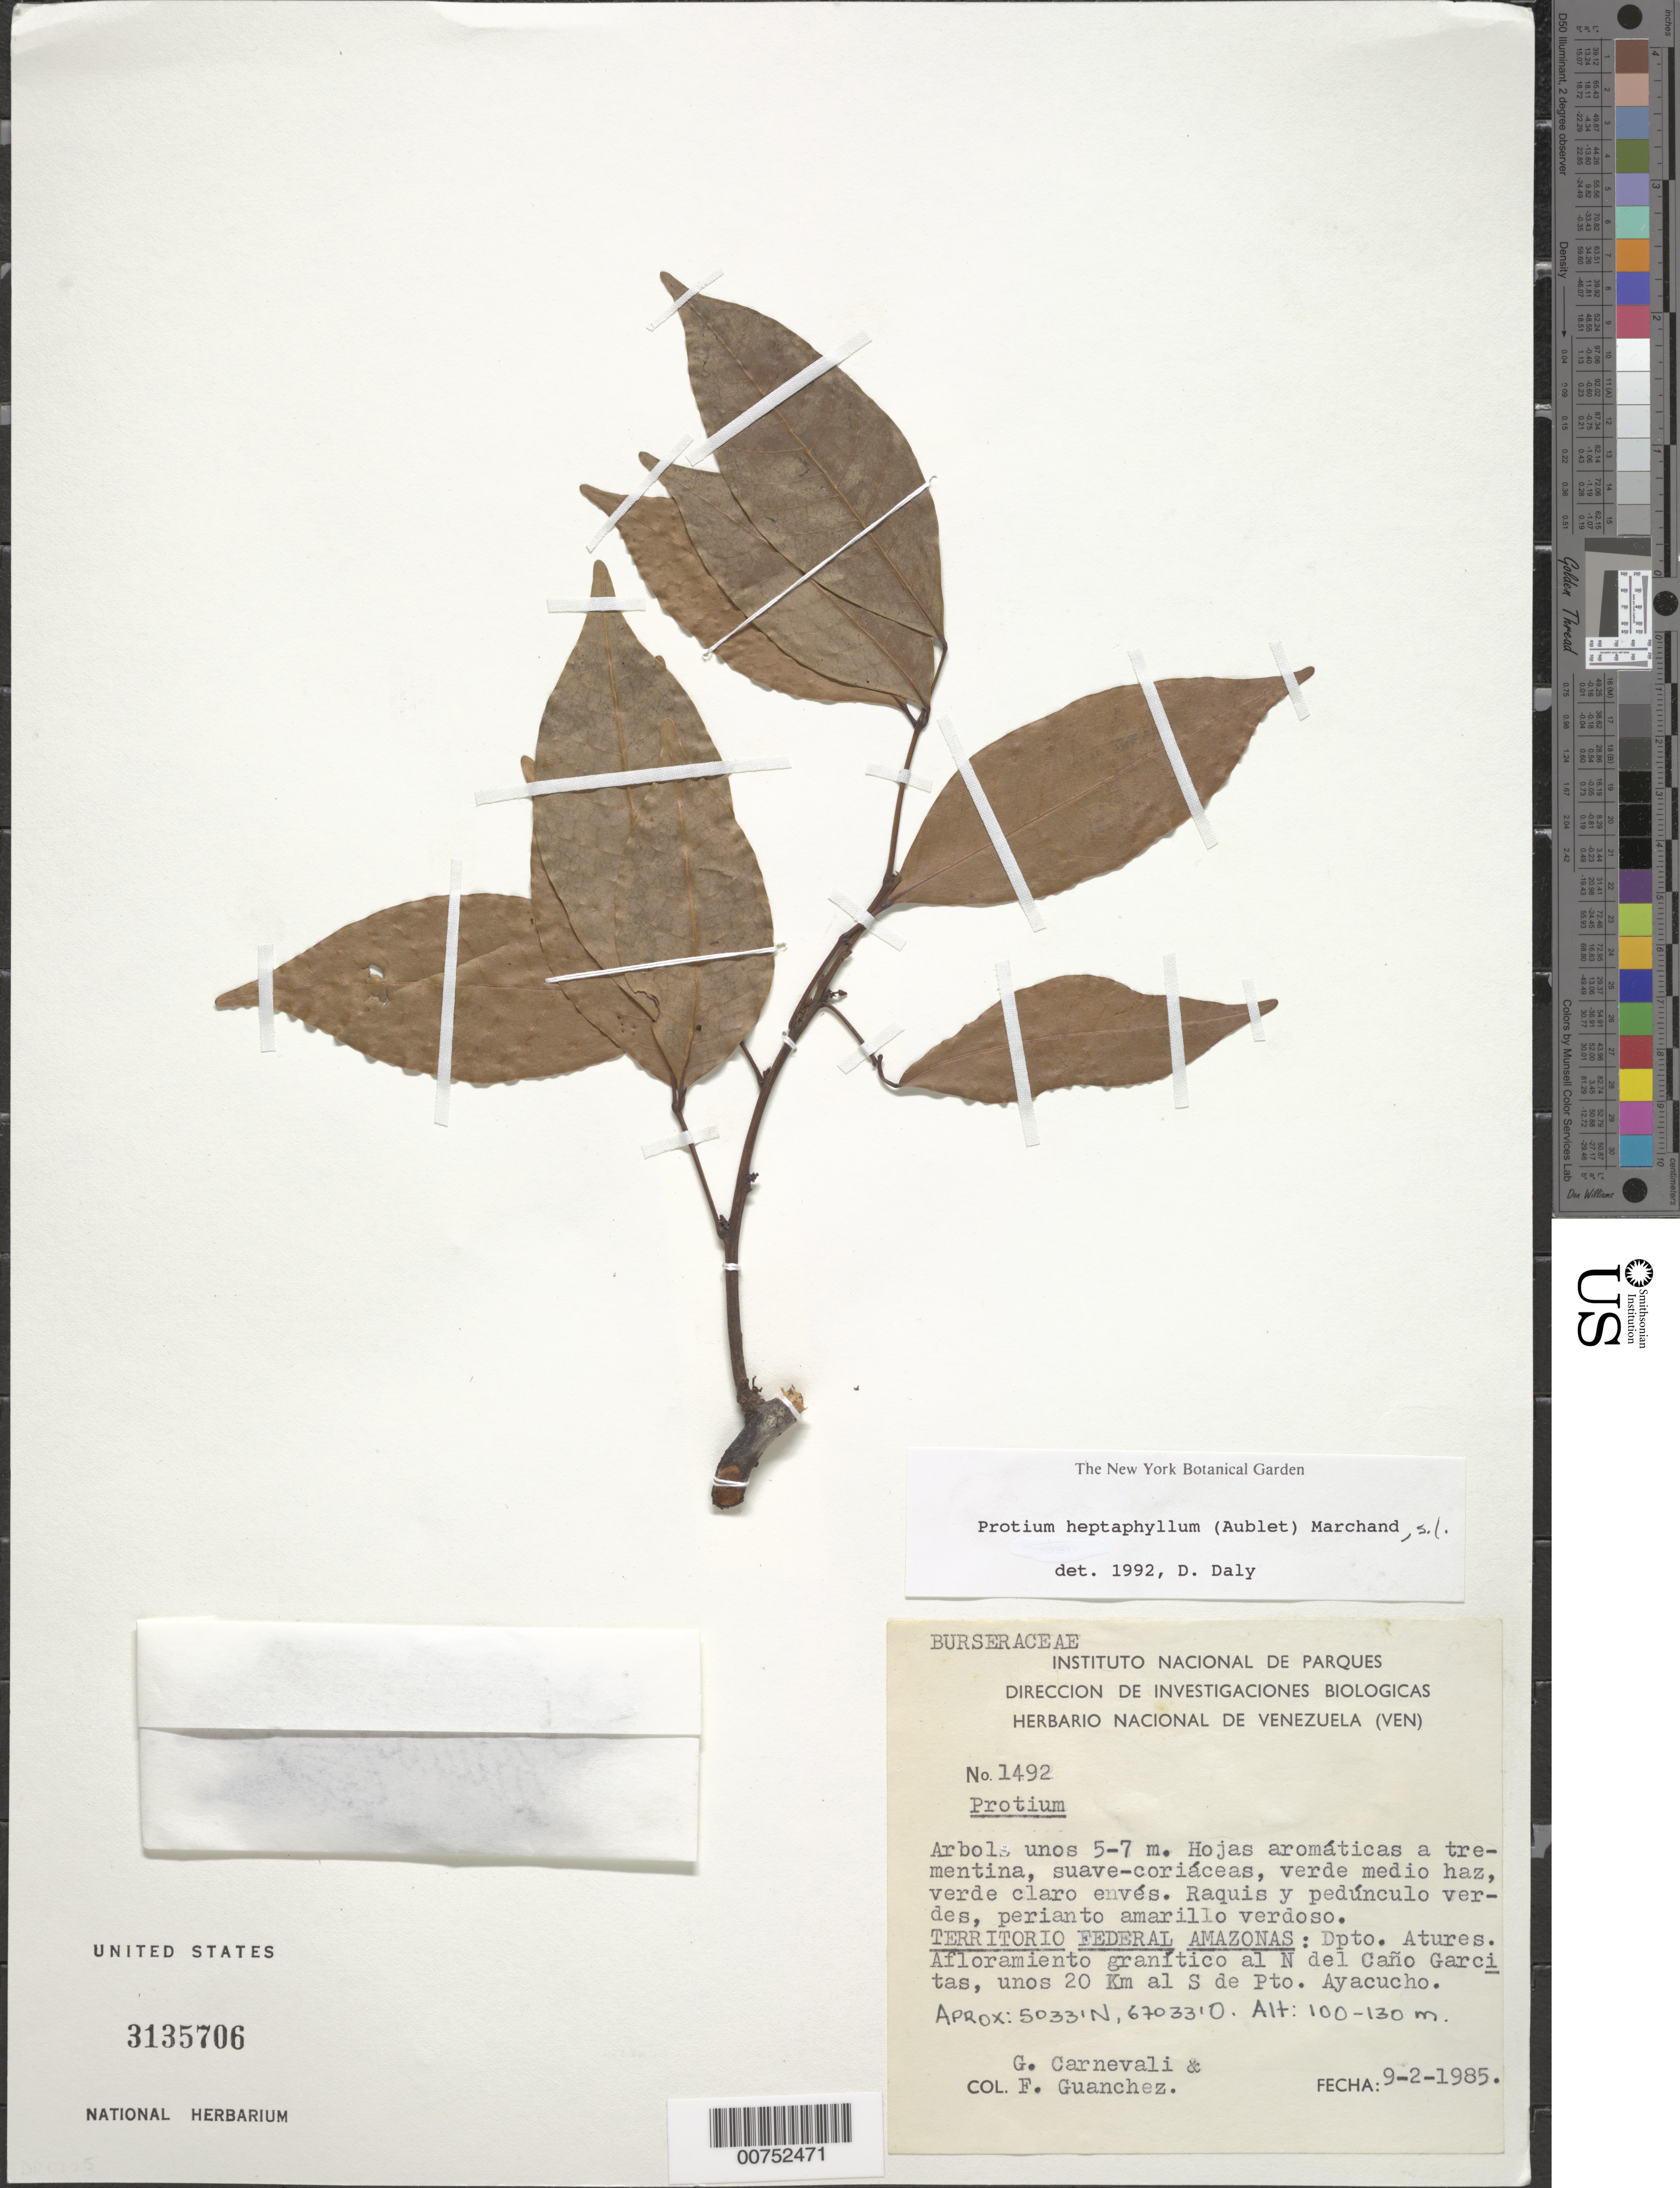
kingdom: Plantae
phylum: Tracheophyta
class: Magnoliopsida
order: Sapindales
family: Burseraceae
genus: Protium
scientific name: Protium heptaphyllum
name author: (Aubl.) Marchand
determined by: Daly, D. C.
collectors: G. Carnevali & F. Guánchez M.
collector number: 1492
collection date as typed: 9-Feb-85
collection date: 1985-02-09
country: Venezuela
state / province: Amazonas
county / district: Atures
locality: Puerto Ayacucho, 20 km S of, N del Caño Garcitas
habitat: Afloramiento granitico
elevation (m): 100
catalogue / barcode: US 3135706